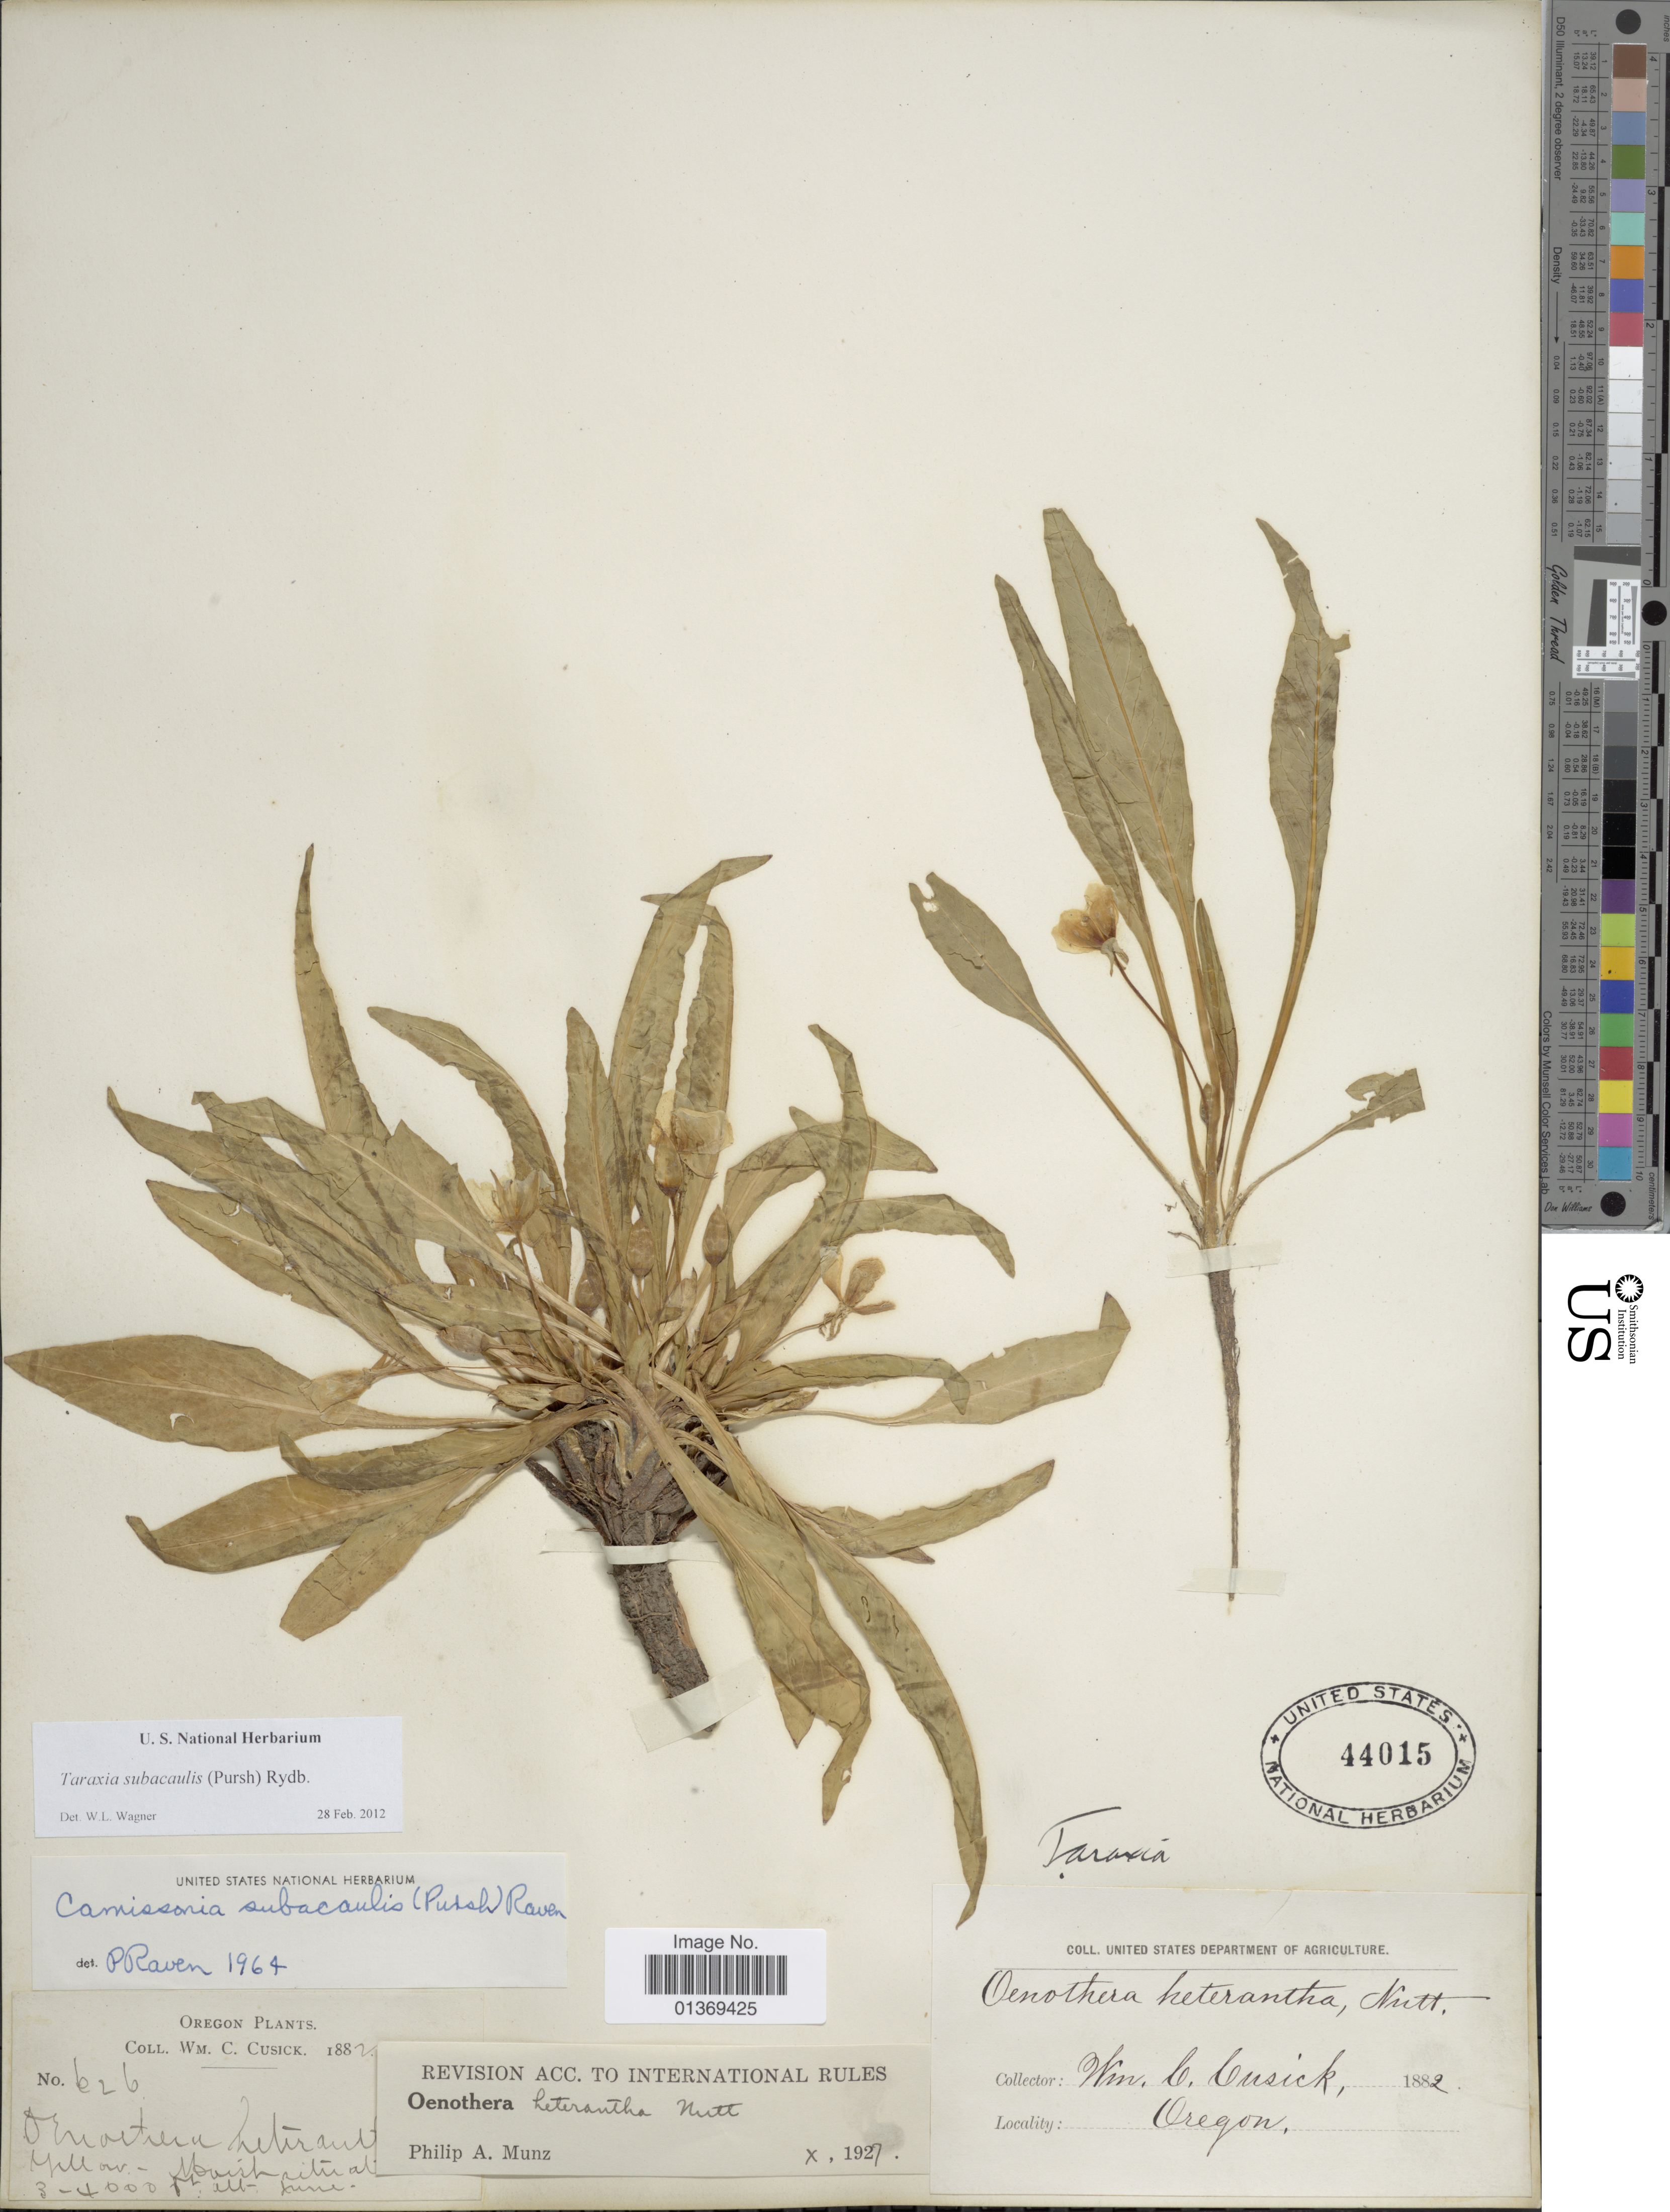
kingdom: Plantae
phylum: Tracheophyta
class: Magnoliopsida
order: Myrtales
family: Onagraceae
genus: Taraxia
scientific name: Taraxia subacaulis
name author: (Pursh) Rydb.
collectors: W. C. Cusick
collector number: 626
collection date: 1882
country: United States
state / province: Oregon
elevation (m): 914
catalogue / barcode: US 44015